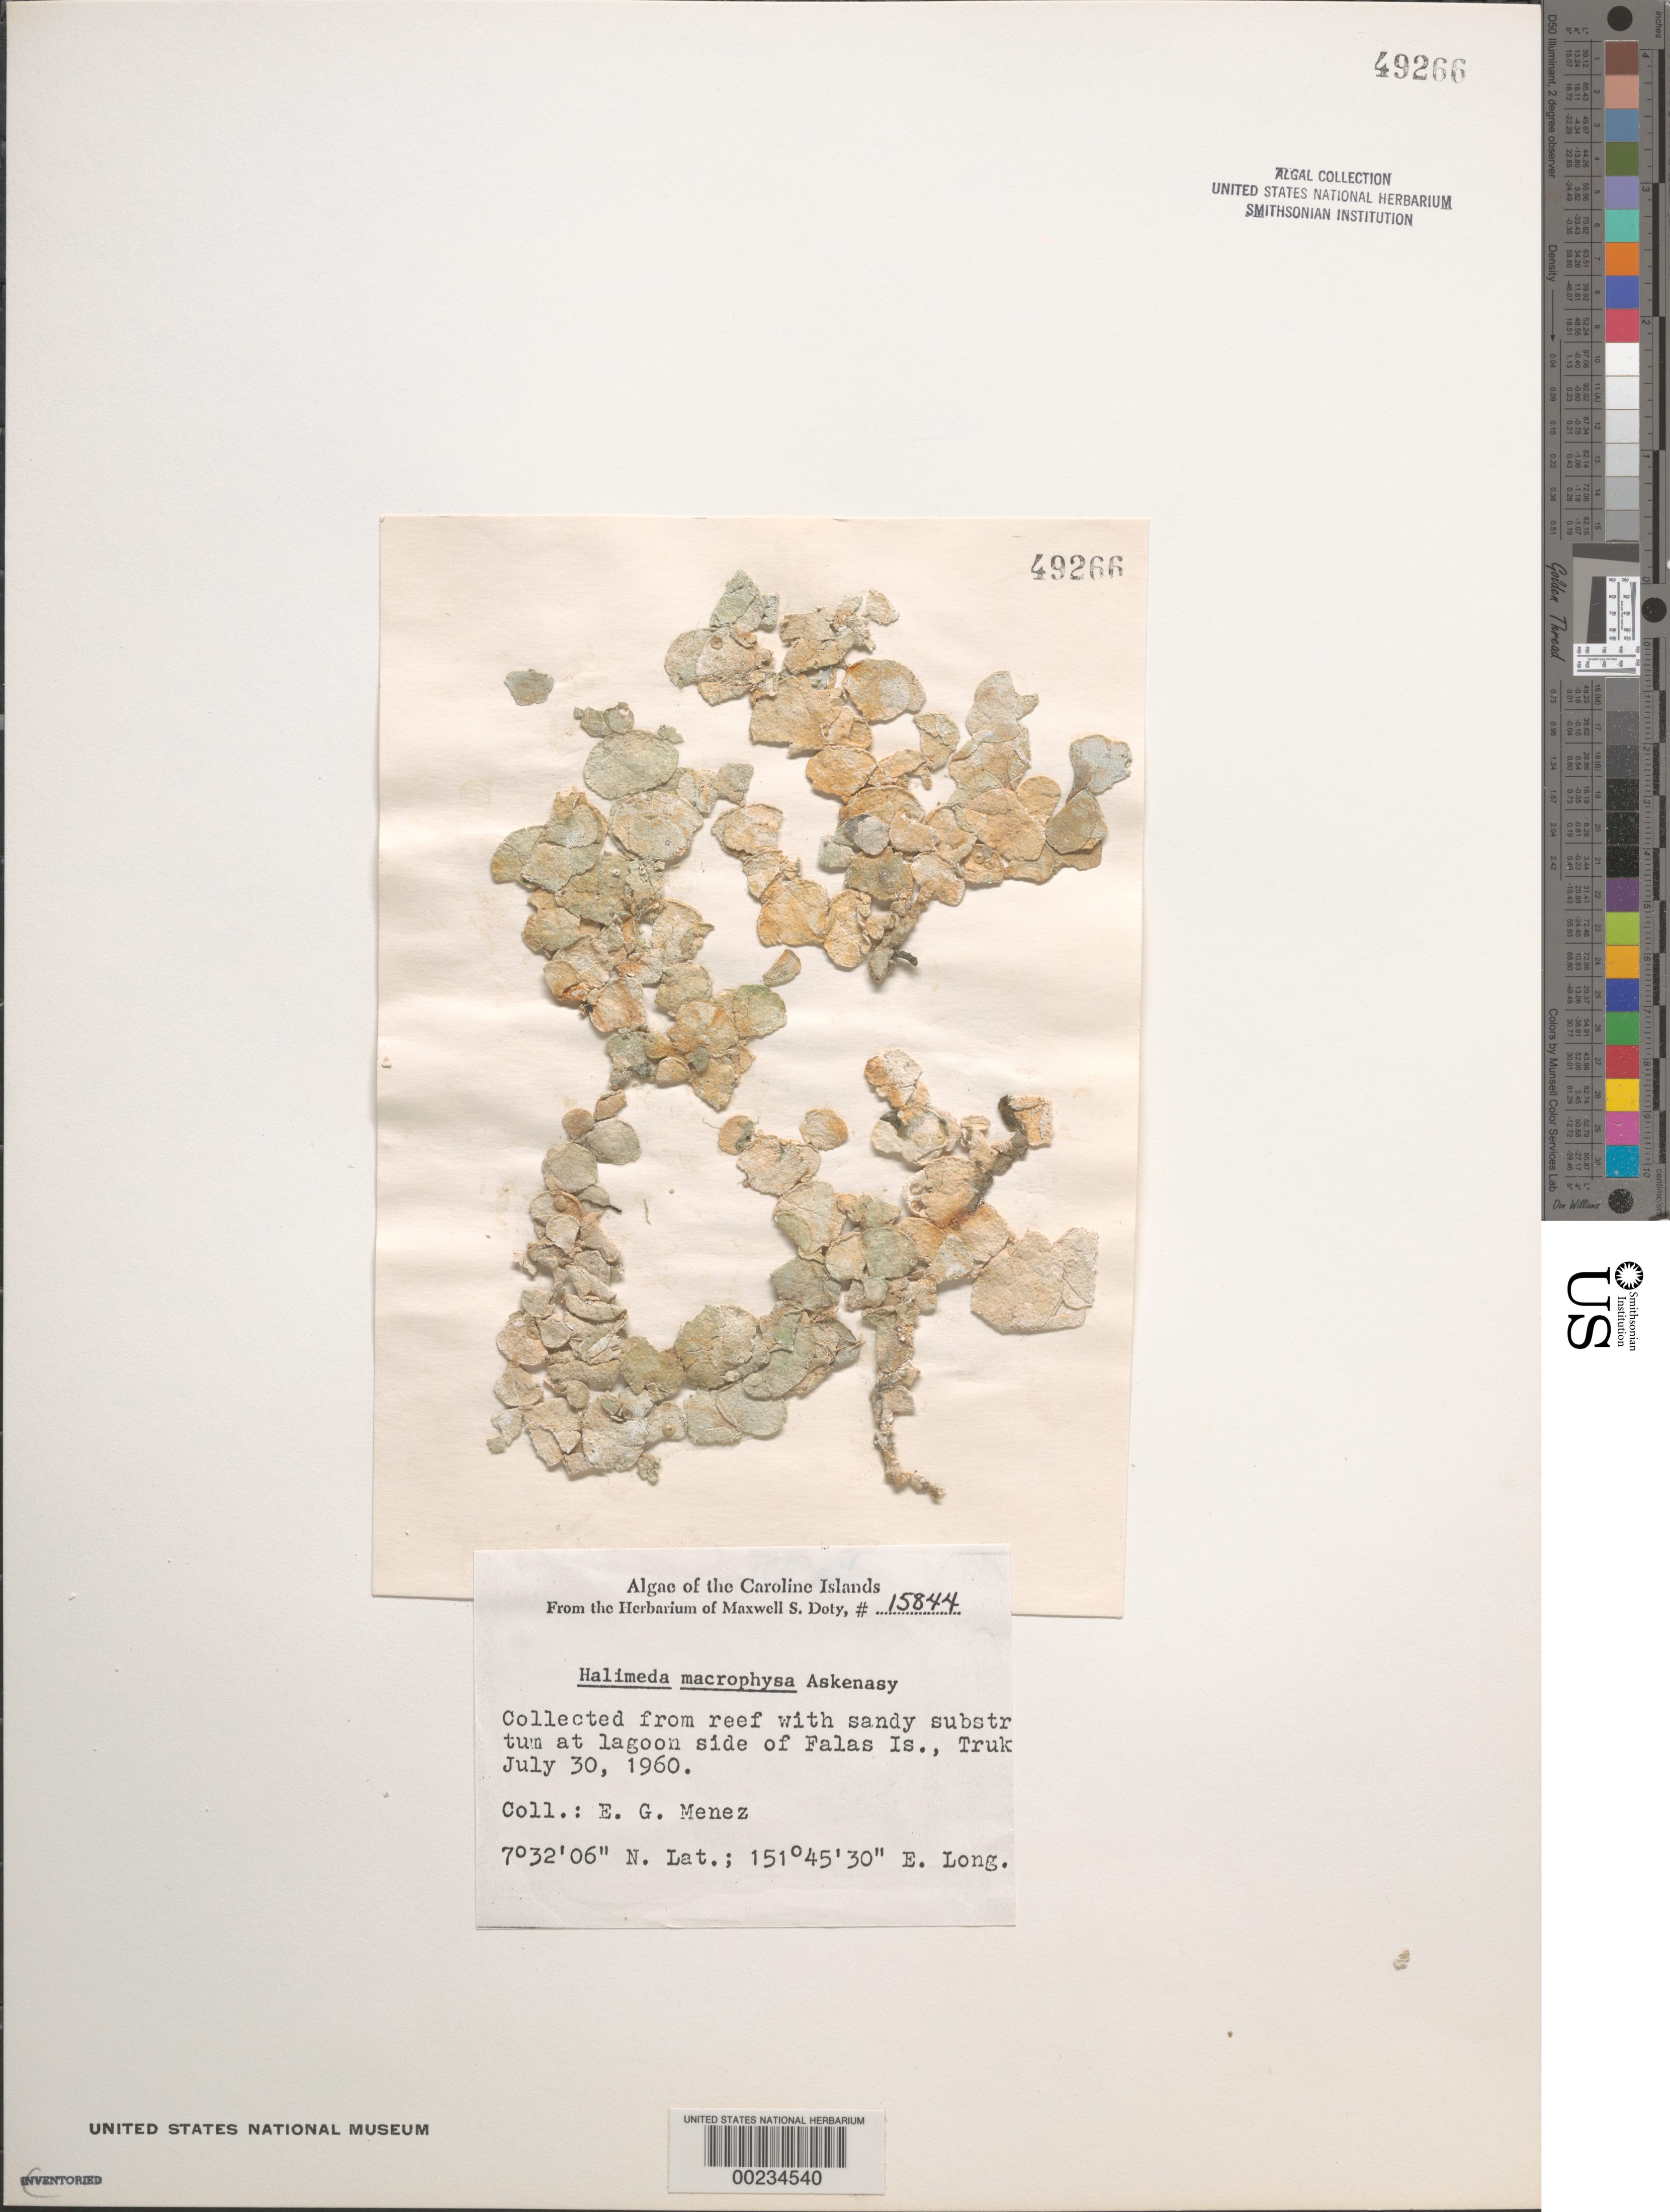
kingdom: Plantae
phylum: Chlorophyta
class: Ulvophyceae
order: Bryopsidales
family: Halimedaceae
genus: Halimeda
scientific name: Halimeda macrophysa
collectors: Meñez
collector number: MSD 15844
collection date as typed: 30 Jul 1960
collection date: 1960-07-30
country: Micronesia, Federated States of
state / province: Truk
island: Falas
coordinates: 7 32' 06" N, 151 45' 30" E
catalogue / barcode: US 49266